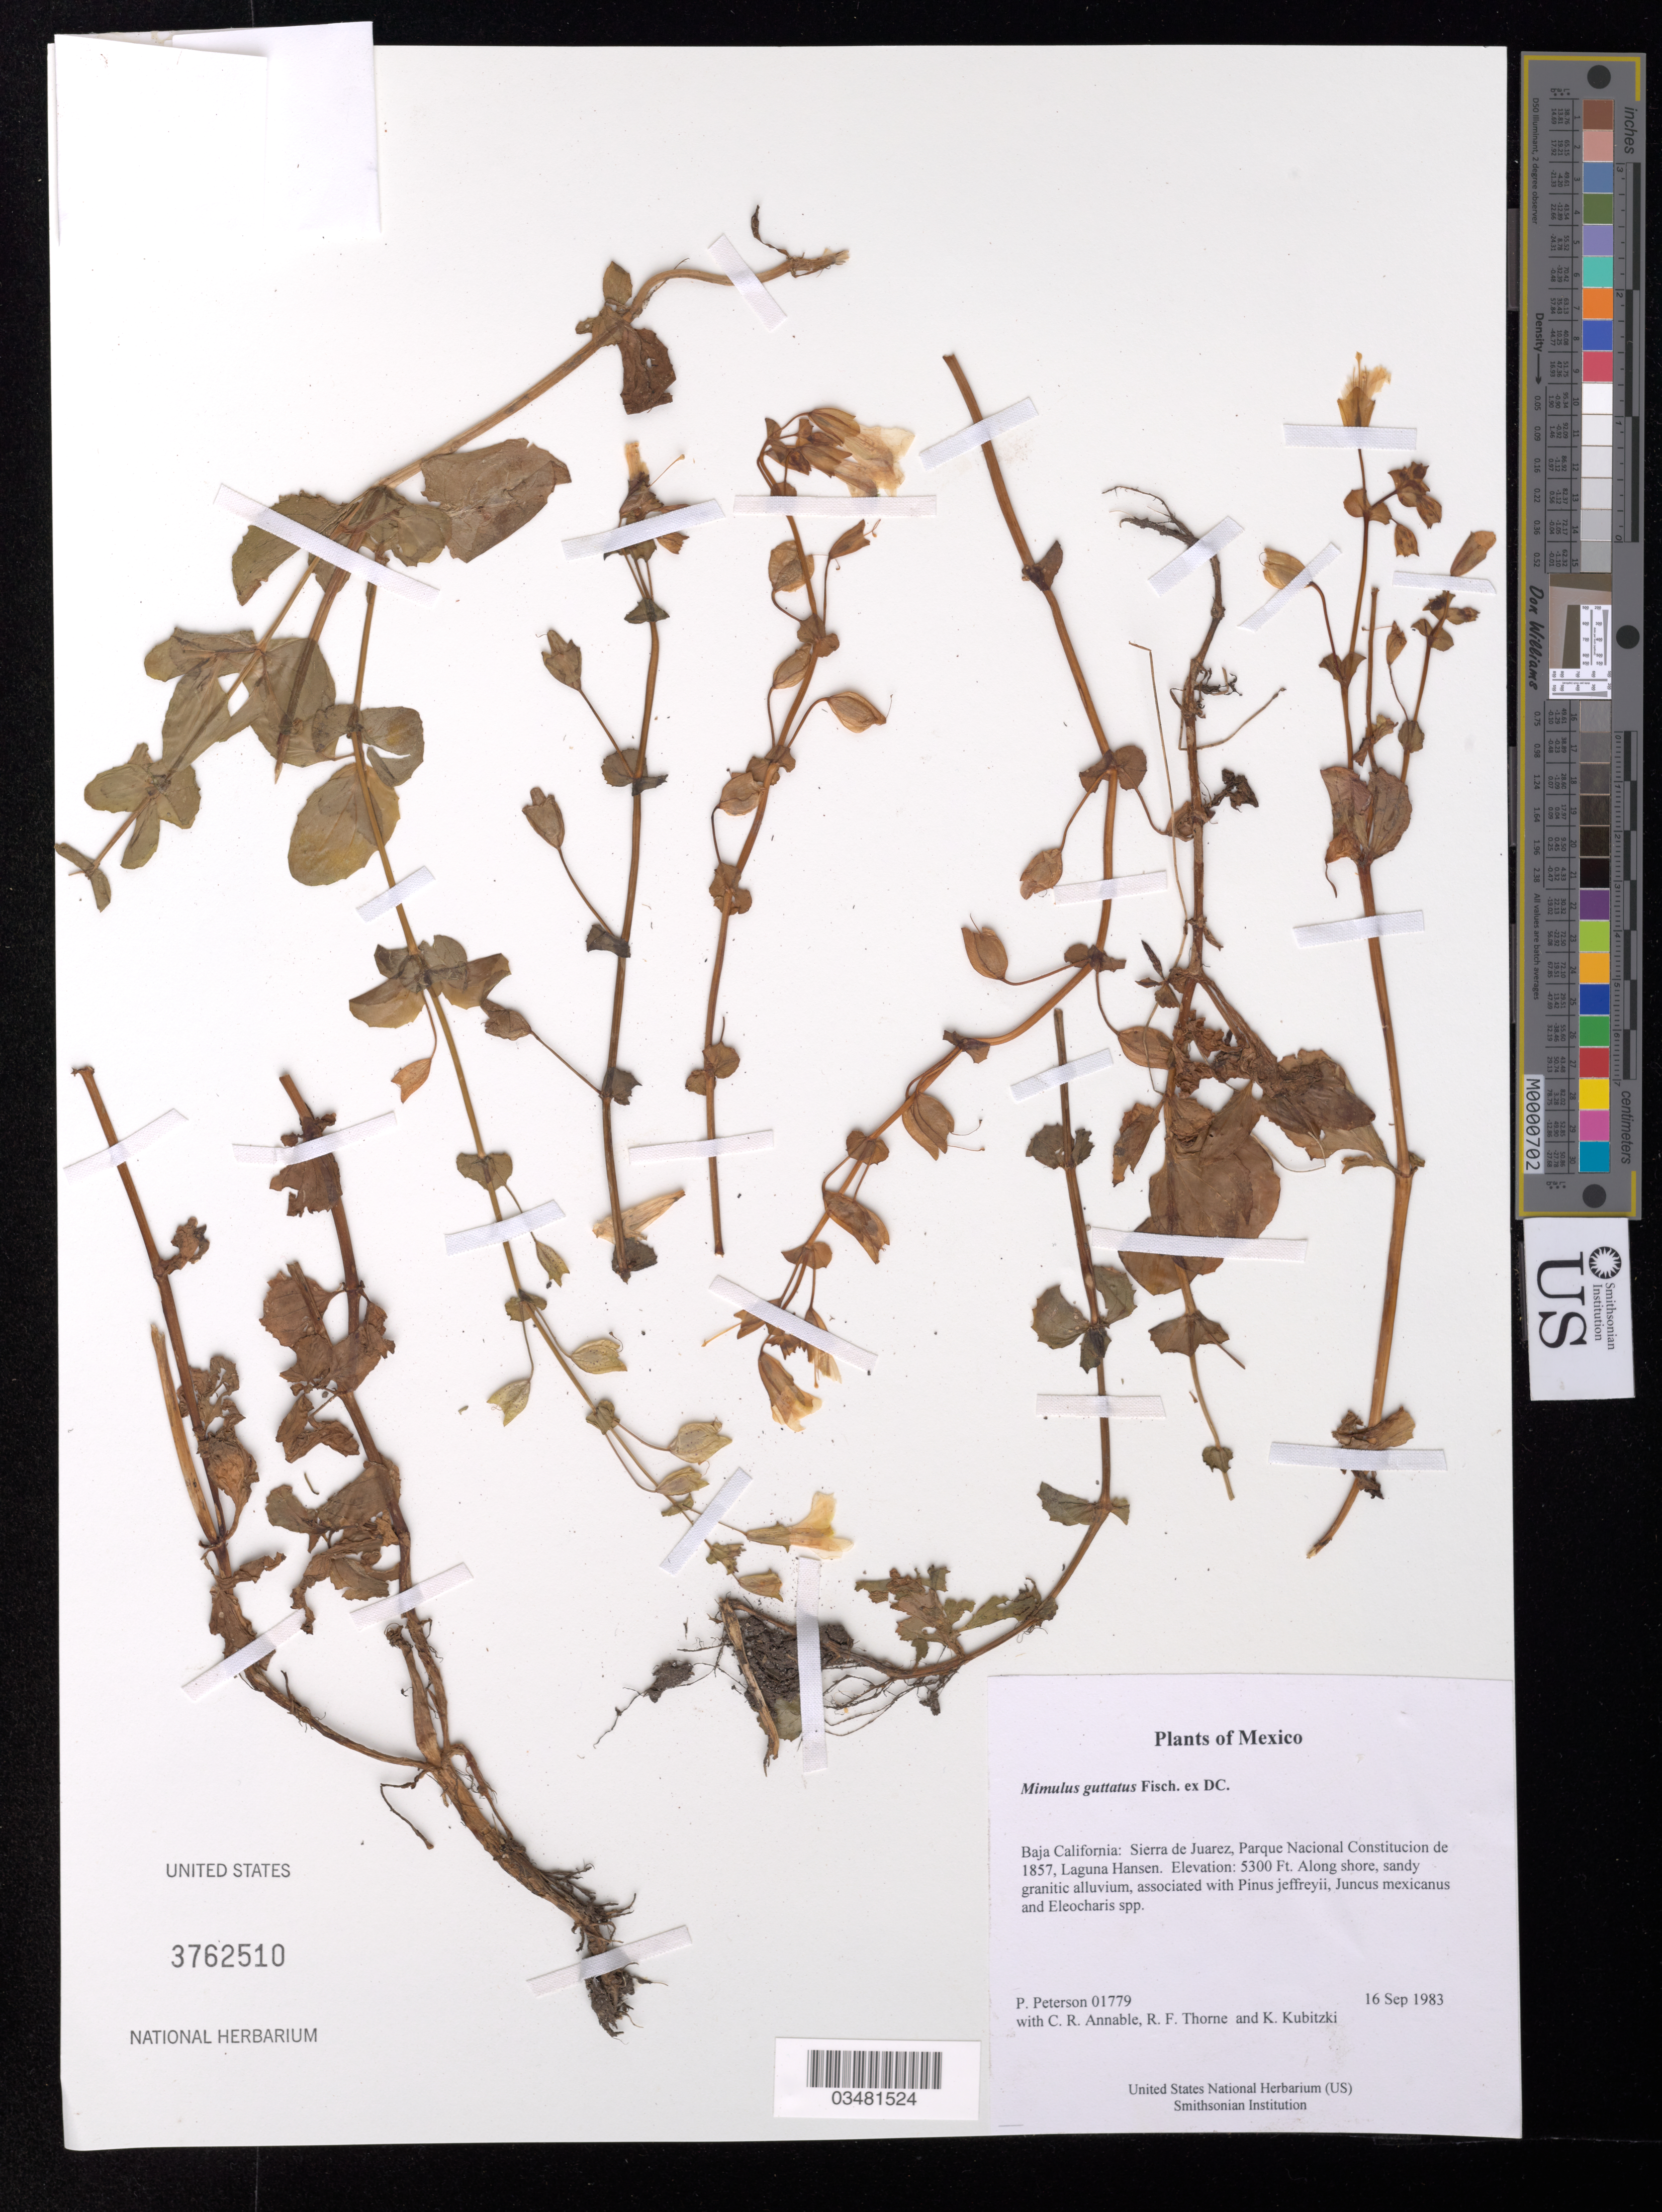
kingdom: Plantae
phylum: Tracheophyta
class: Magnoliopsida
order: Lamiales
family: Phrymaceae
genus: Mimulus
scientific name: Mimulus guttatus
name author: DC.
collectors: P. M. Peterson, C. R. Annable, R. F. Thorne & K. Kubitzki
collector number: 01779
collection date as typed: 16 Sep 1983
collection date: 1983-09-16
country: Mexico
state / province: Baja California Norte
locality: Sierra de Juarez, Parque Nacional Constitucion de 1857, Laguna Hansen.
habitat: Along shore, sandy granitic alluvium, associated with Pinus jeffreyii, Juncus mexicanus and Eleocharis spp.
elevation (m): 1615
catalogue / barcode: US 3762510